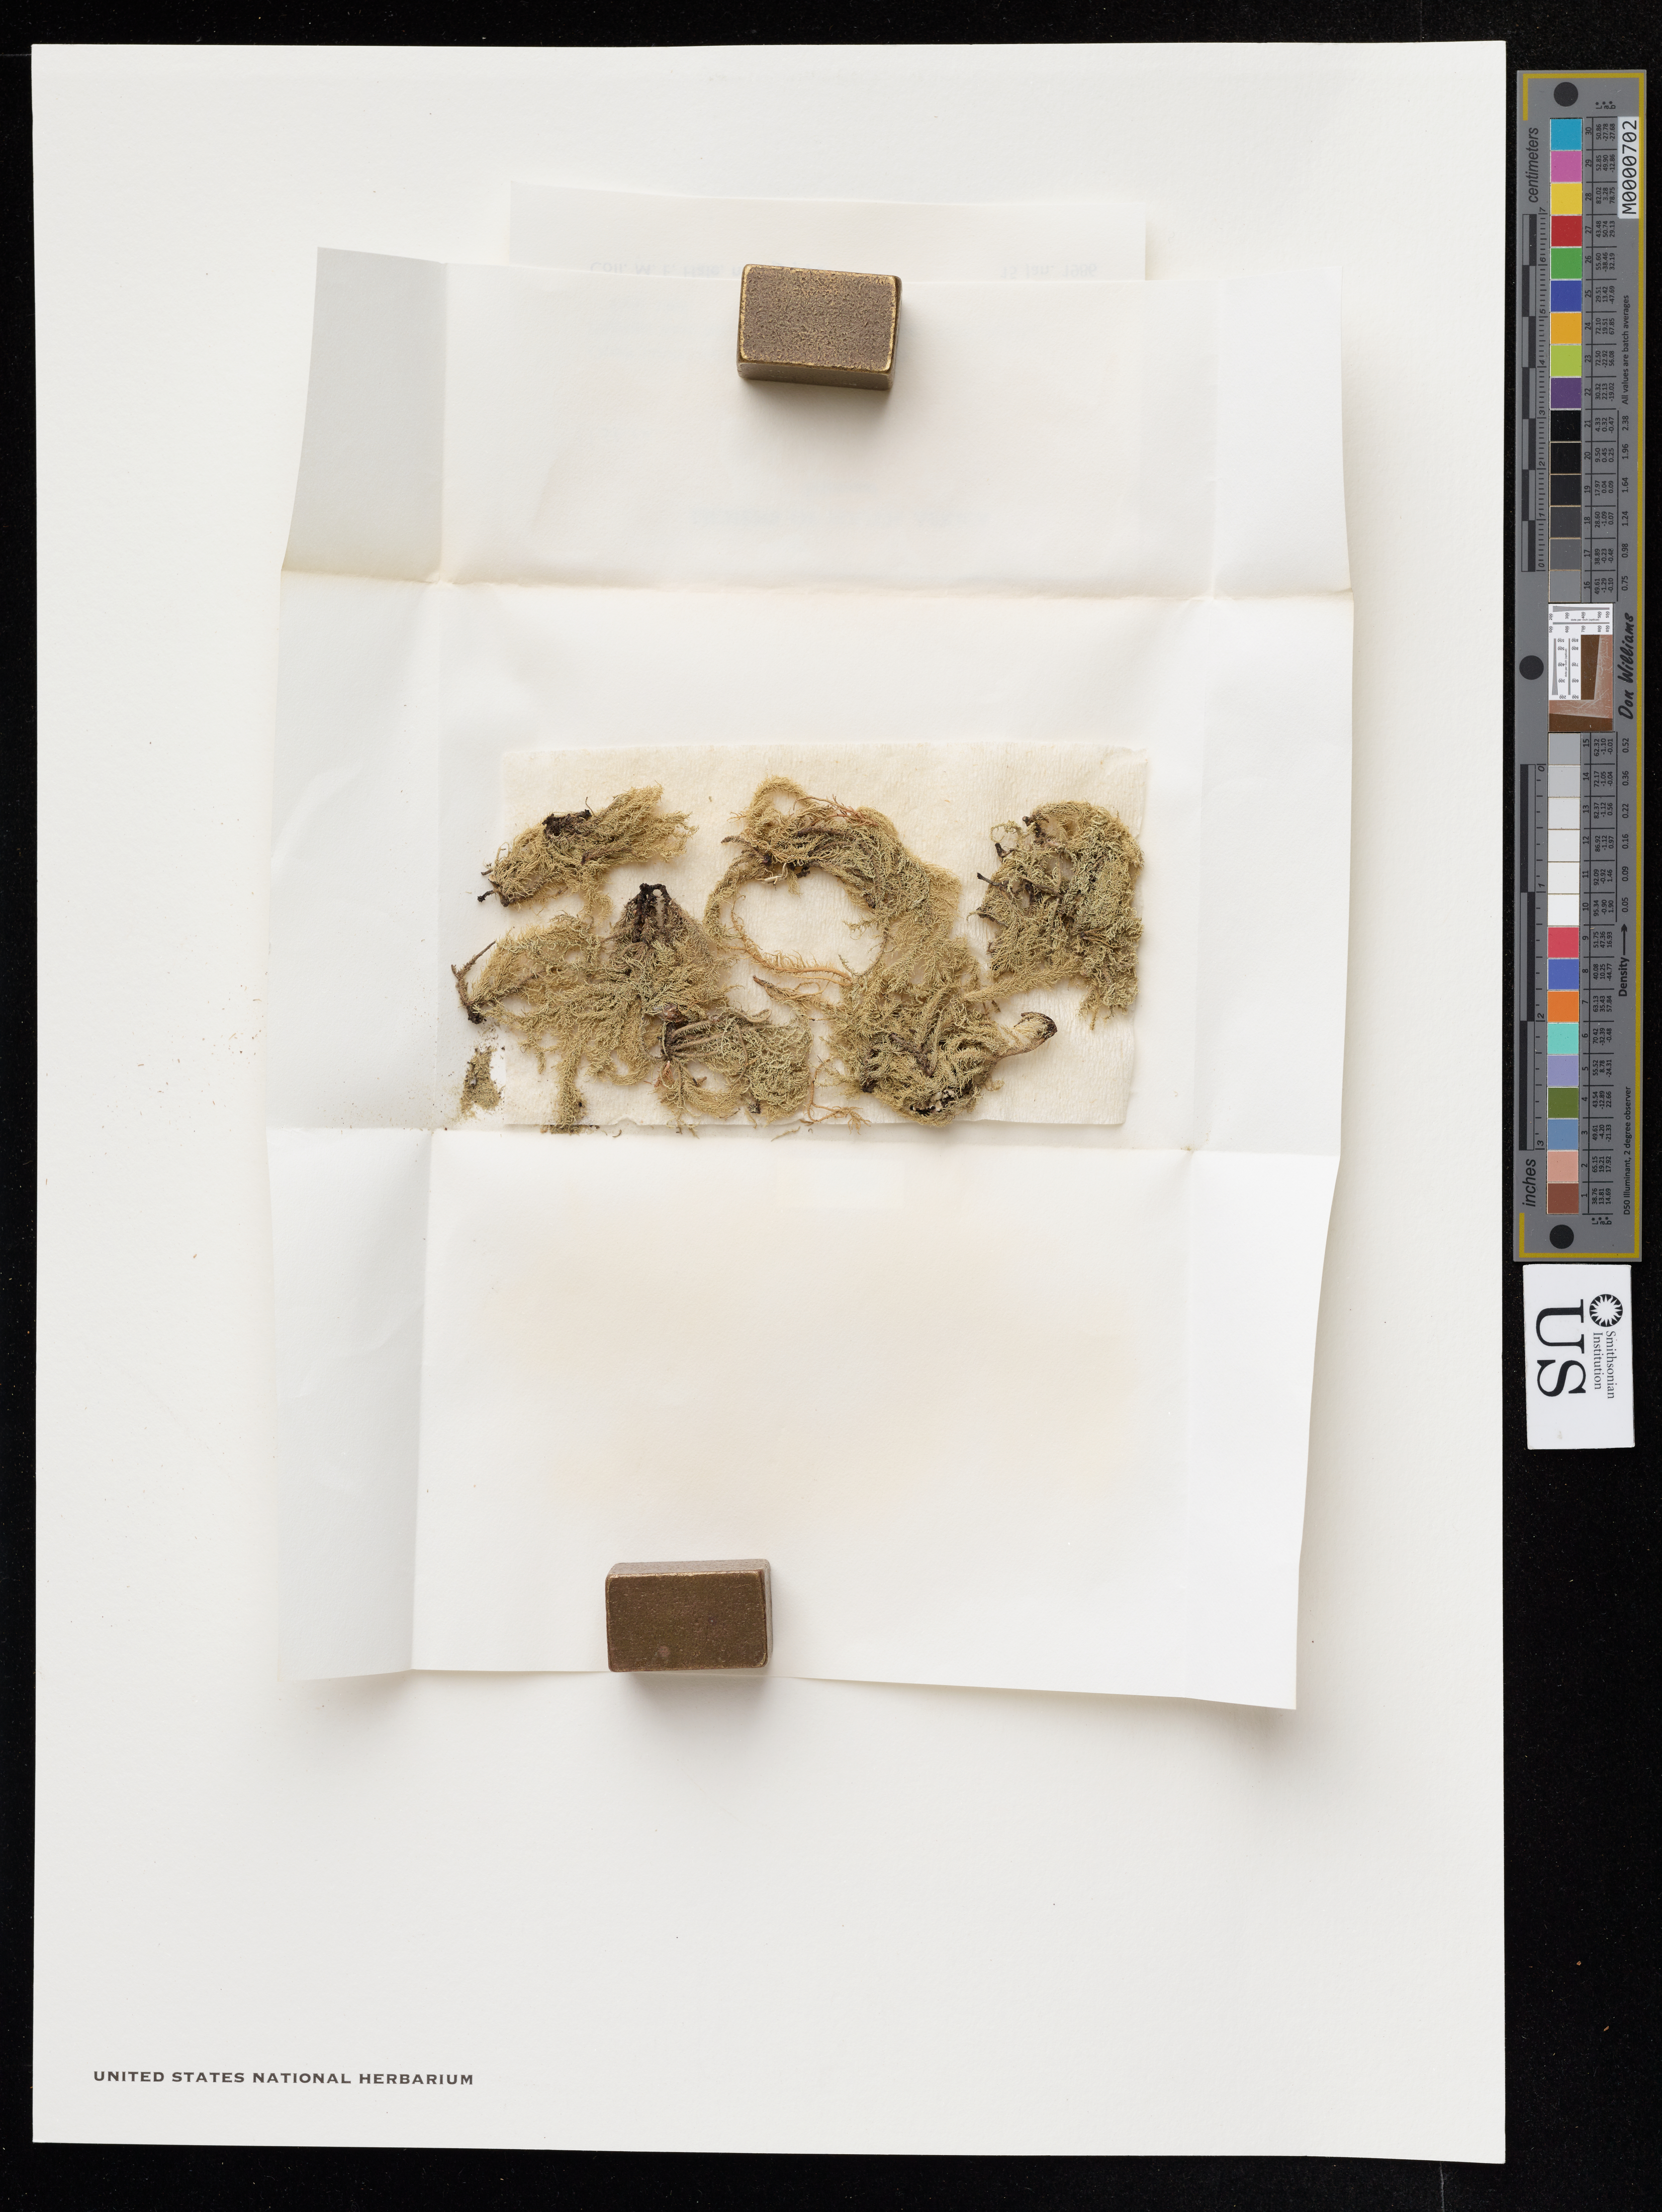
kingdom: Fungi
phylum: Ascomycota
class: Lecanoromycetes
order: Lecanorales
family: Parmeliaceae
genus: Usnea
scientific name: Usnea sp.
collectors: M. Hale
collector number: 75770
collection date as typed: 15 Jan 1986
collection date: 1986-01-15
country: South Africa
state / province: Mpumalanga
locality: Pilgrims rest, mt sheba nature reserve. Transvaal.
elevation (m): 1965